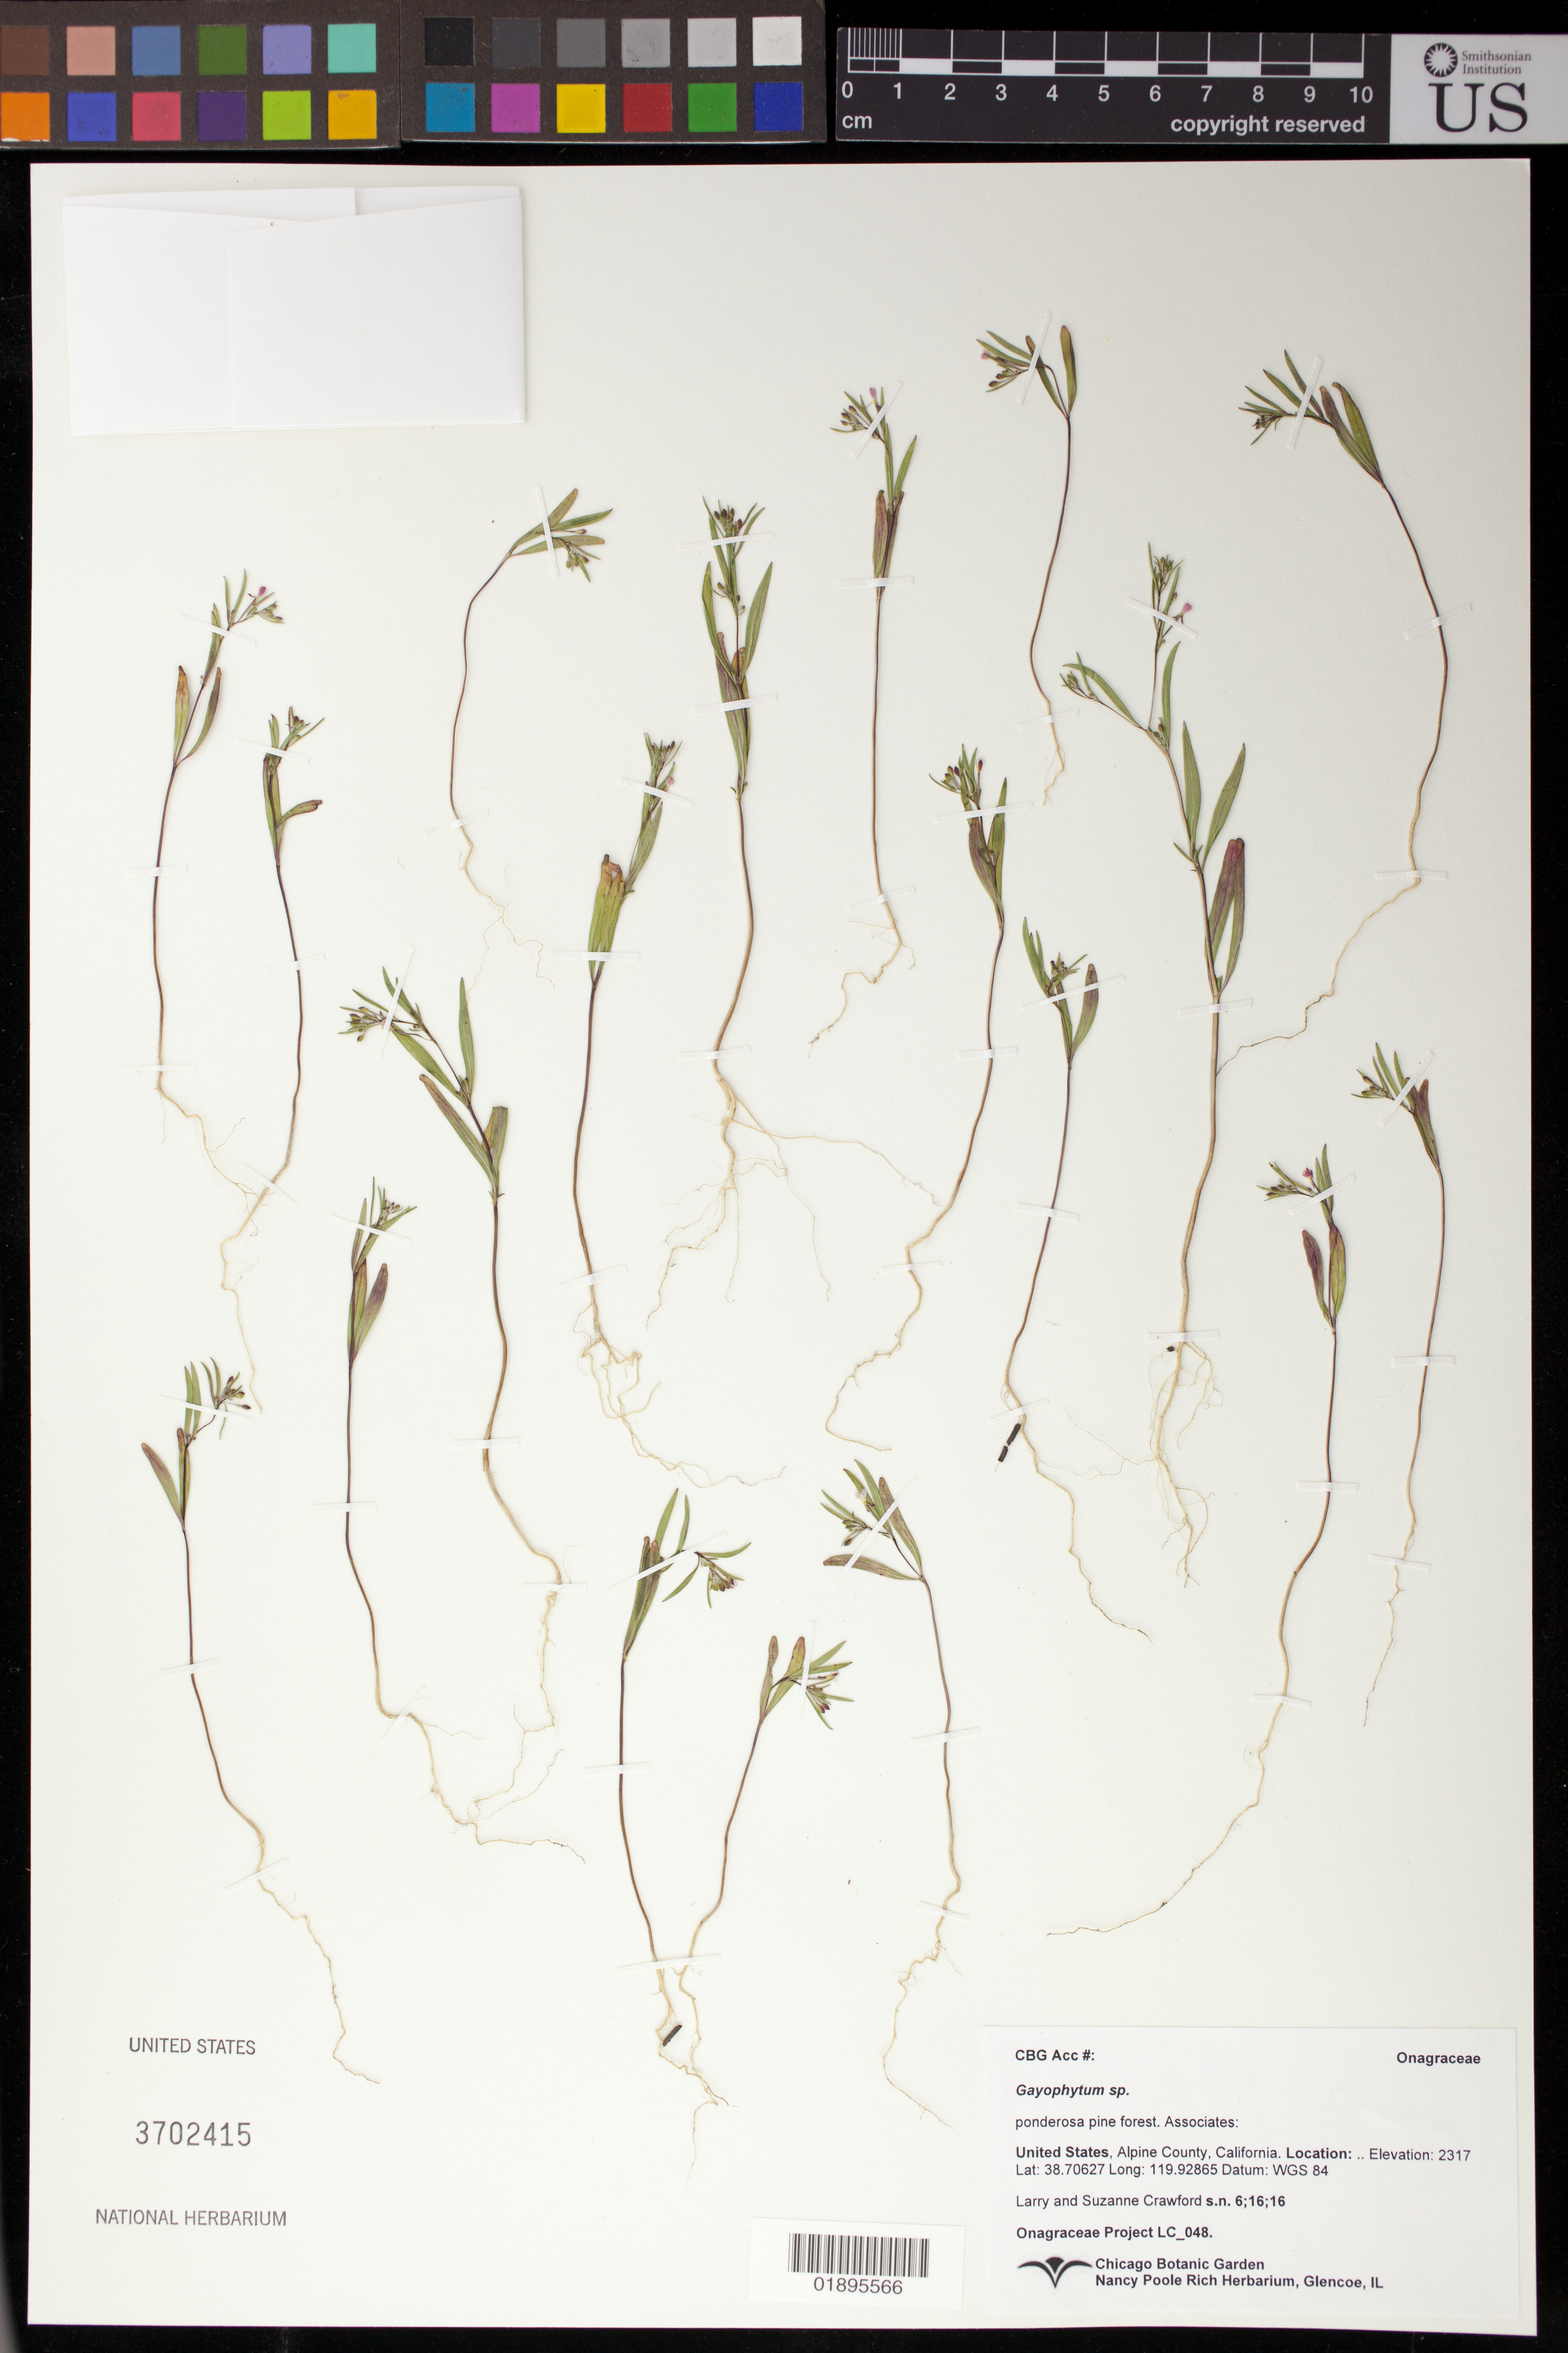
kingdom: Plantae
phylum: Tracheophyta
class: Magnoliopsida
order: Myrtales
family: Onagraceae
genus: Gayophytum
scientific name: Gayophytum sp.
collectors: L. Crawford & S. Crawford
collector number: LC 048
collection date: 2016-06-16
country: United States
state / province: California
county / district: Alpine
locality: Blue Lakes Rd. granite domes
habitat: ponderosa pine forest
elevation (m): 2317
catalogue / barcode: US 3702415